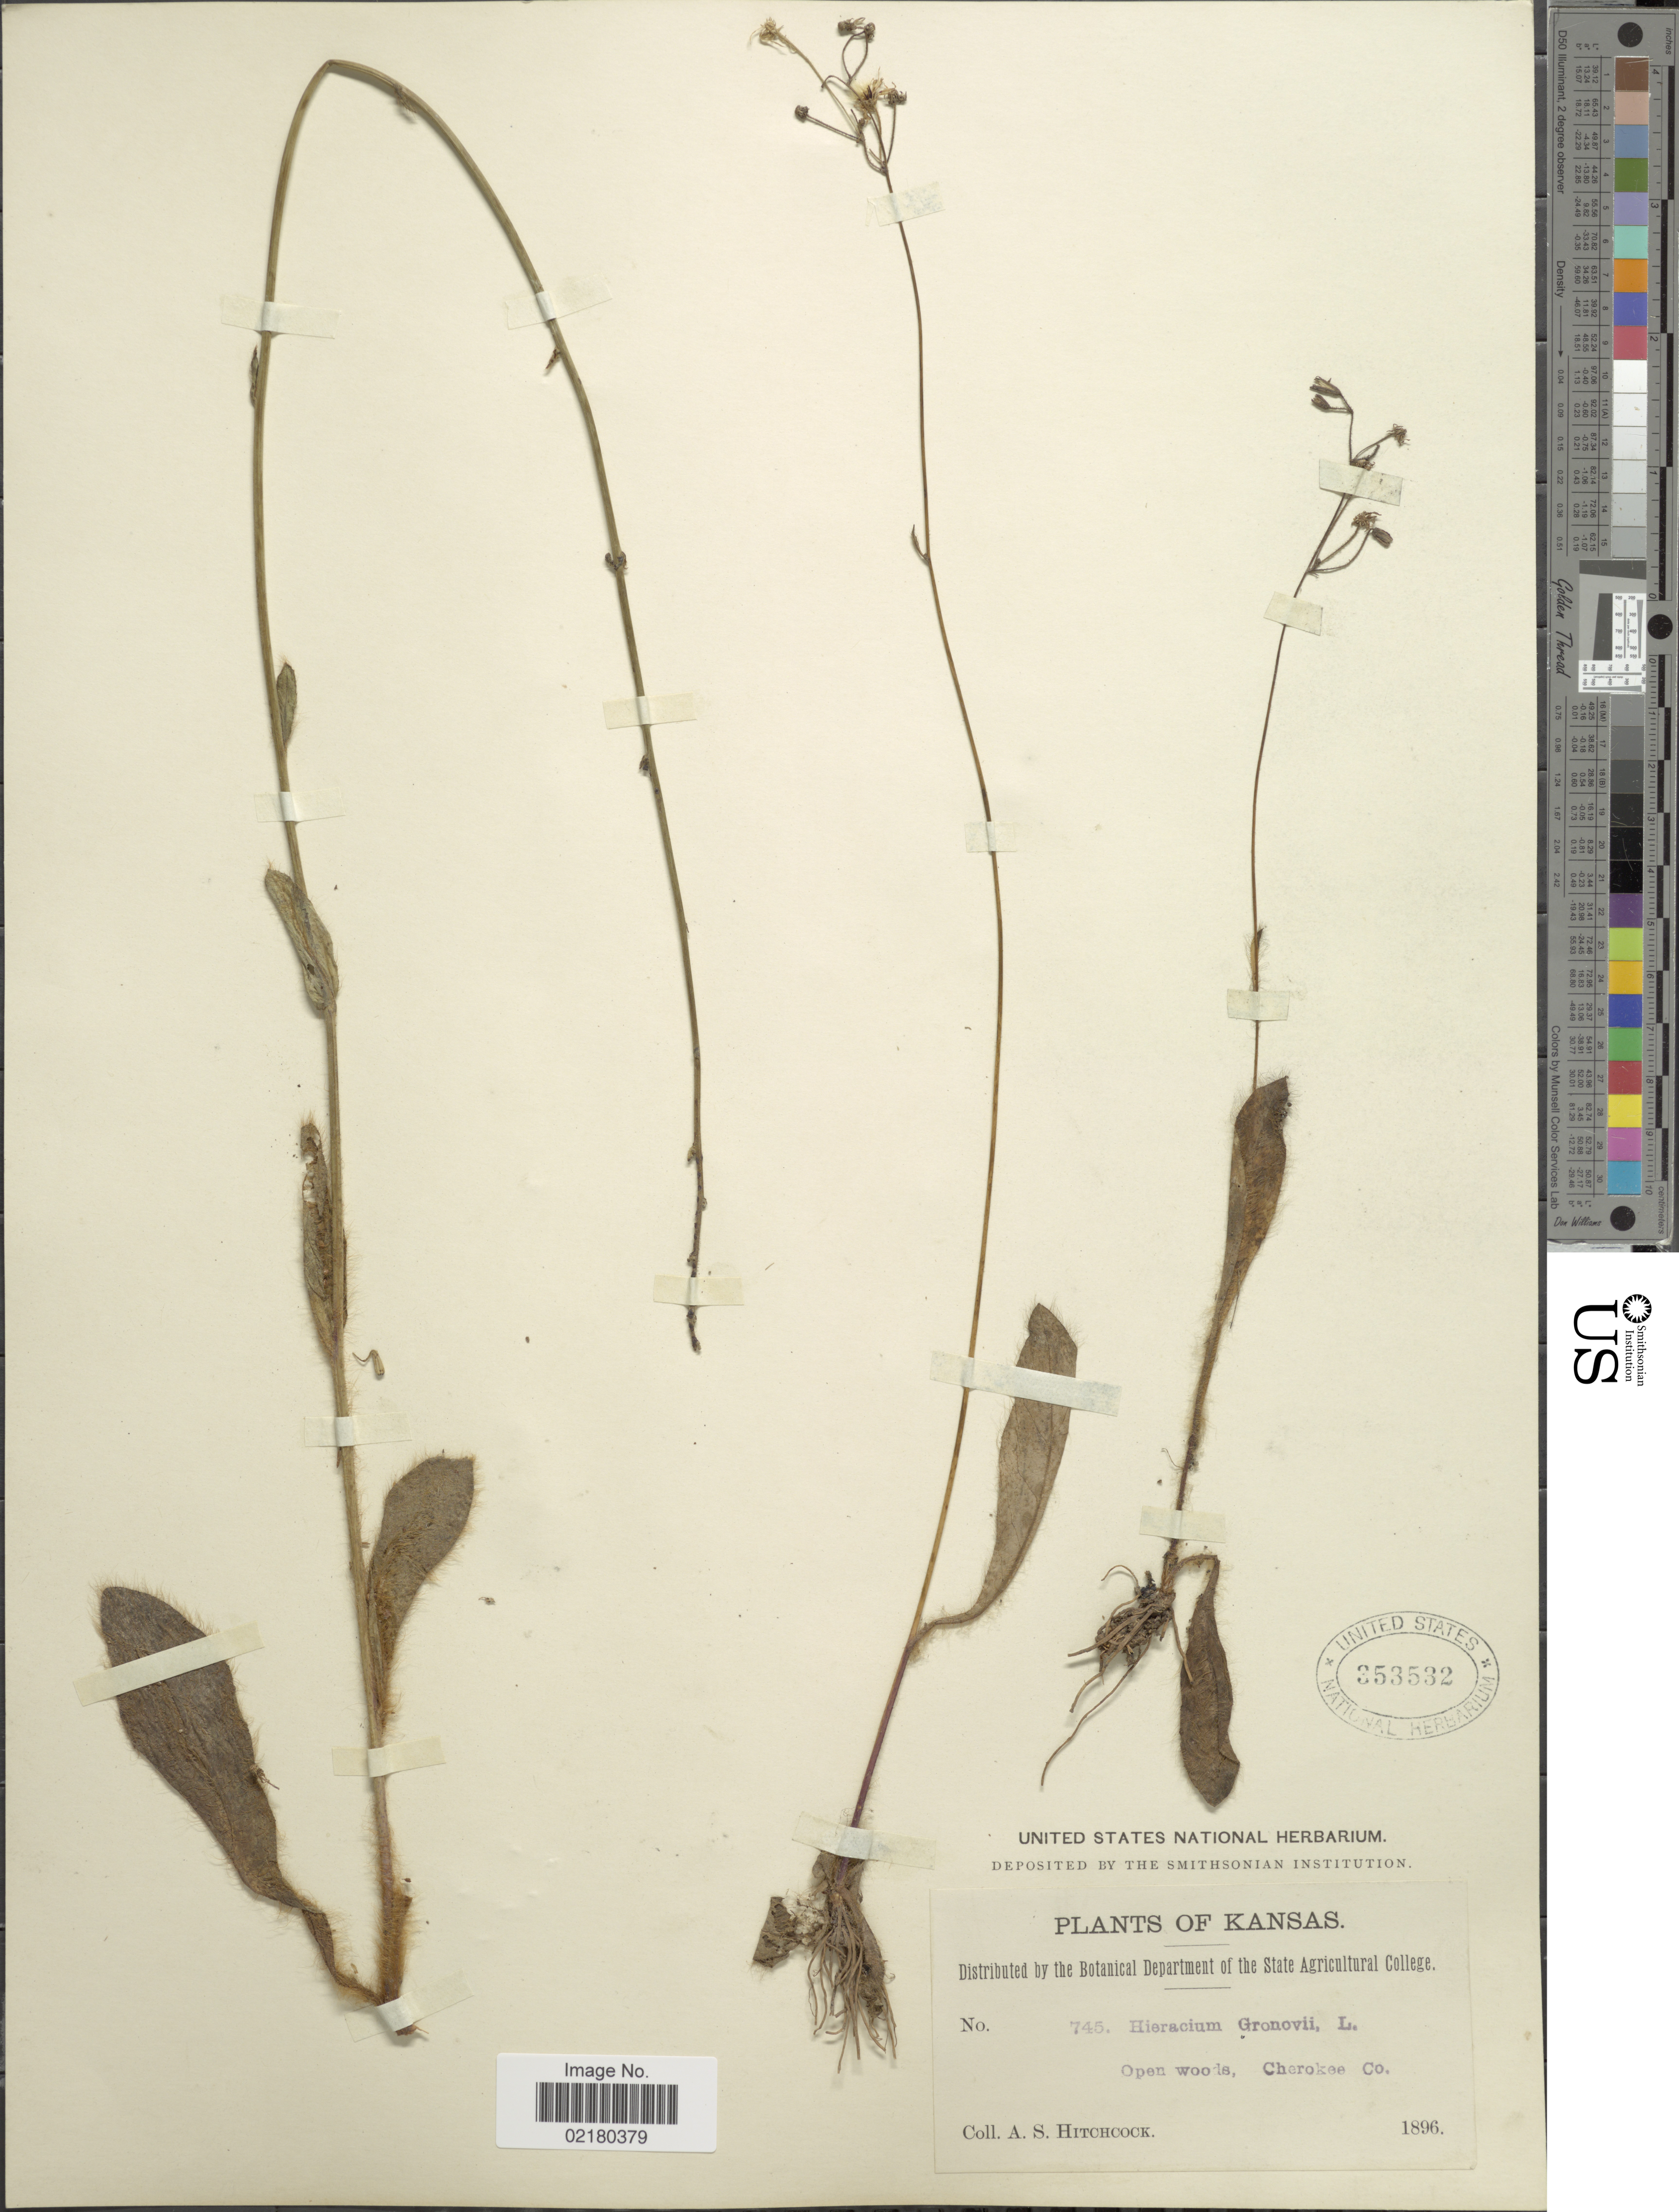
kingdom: Plantae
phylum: Tracheophyta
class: Magnoliopsida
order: Asterales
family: Asteraceae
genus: Hieracium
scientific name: Hieracium gronovii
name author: L.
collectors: A. S. Hitchcock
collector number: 745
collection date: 1896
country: United States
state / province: Kansas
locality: Open woods, Cherokee Co.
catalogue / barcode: US 353532